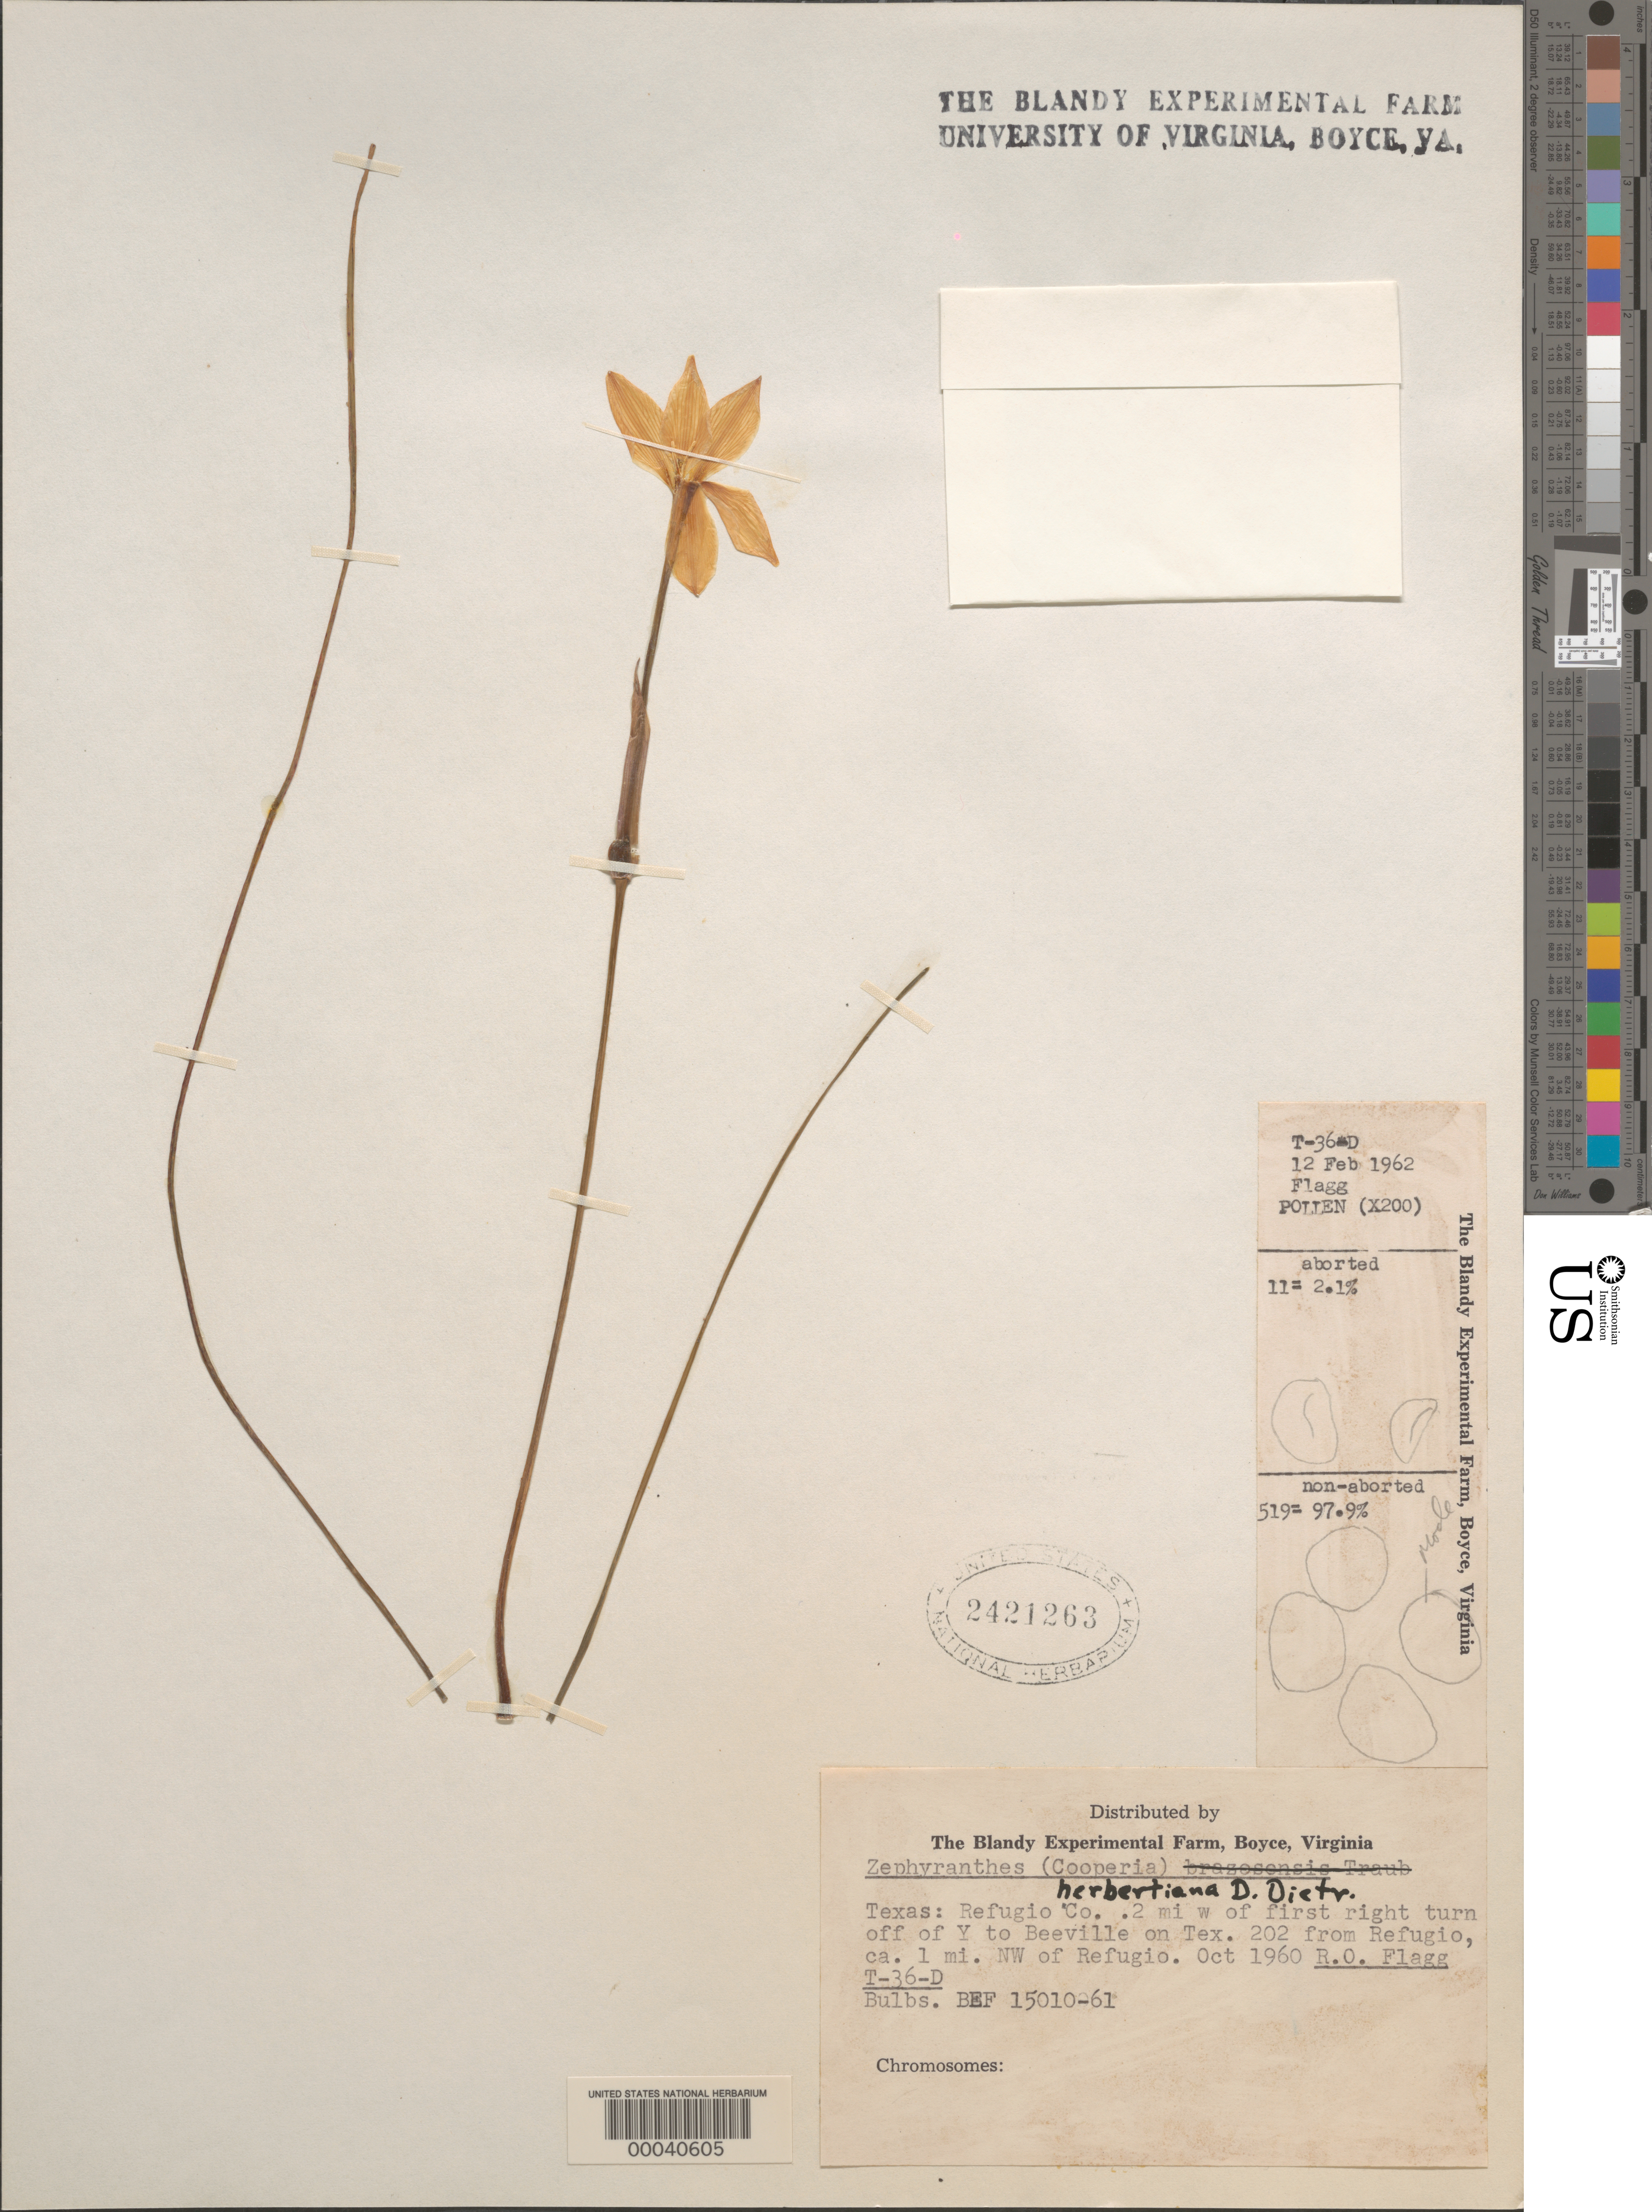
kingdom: Plantae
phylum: Tracheophyta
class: Liliopsida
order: Asparagales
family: Amaryllidaceae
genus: Zephyranthes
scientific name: Zephyranthes herbertiana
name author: D. Dietr.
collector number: Bef 15010-61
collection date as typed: Oct 1960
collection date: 1960-10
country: United States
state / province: Texas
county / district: Refugio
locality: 0.2 mi. w of 1st right turn of y to beeville on texas rd. 202 from refugio, ca. 1 mi. nw of refugio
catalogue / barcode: US 2421263